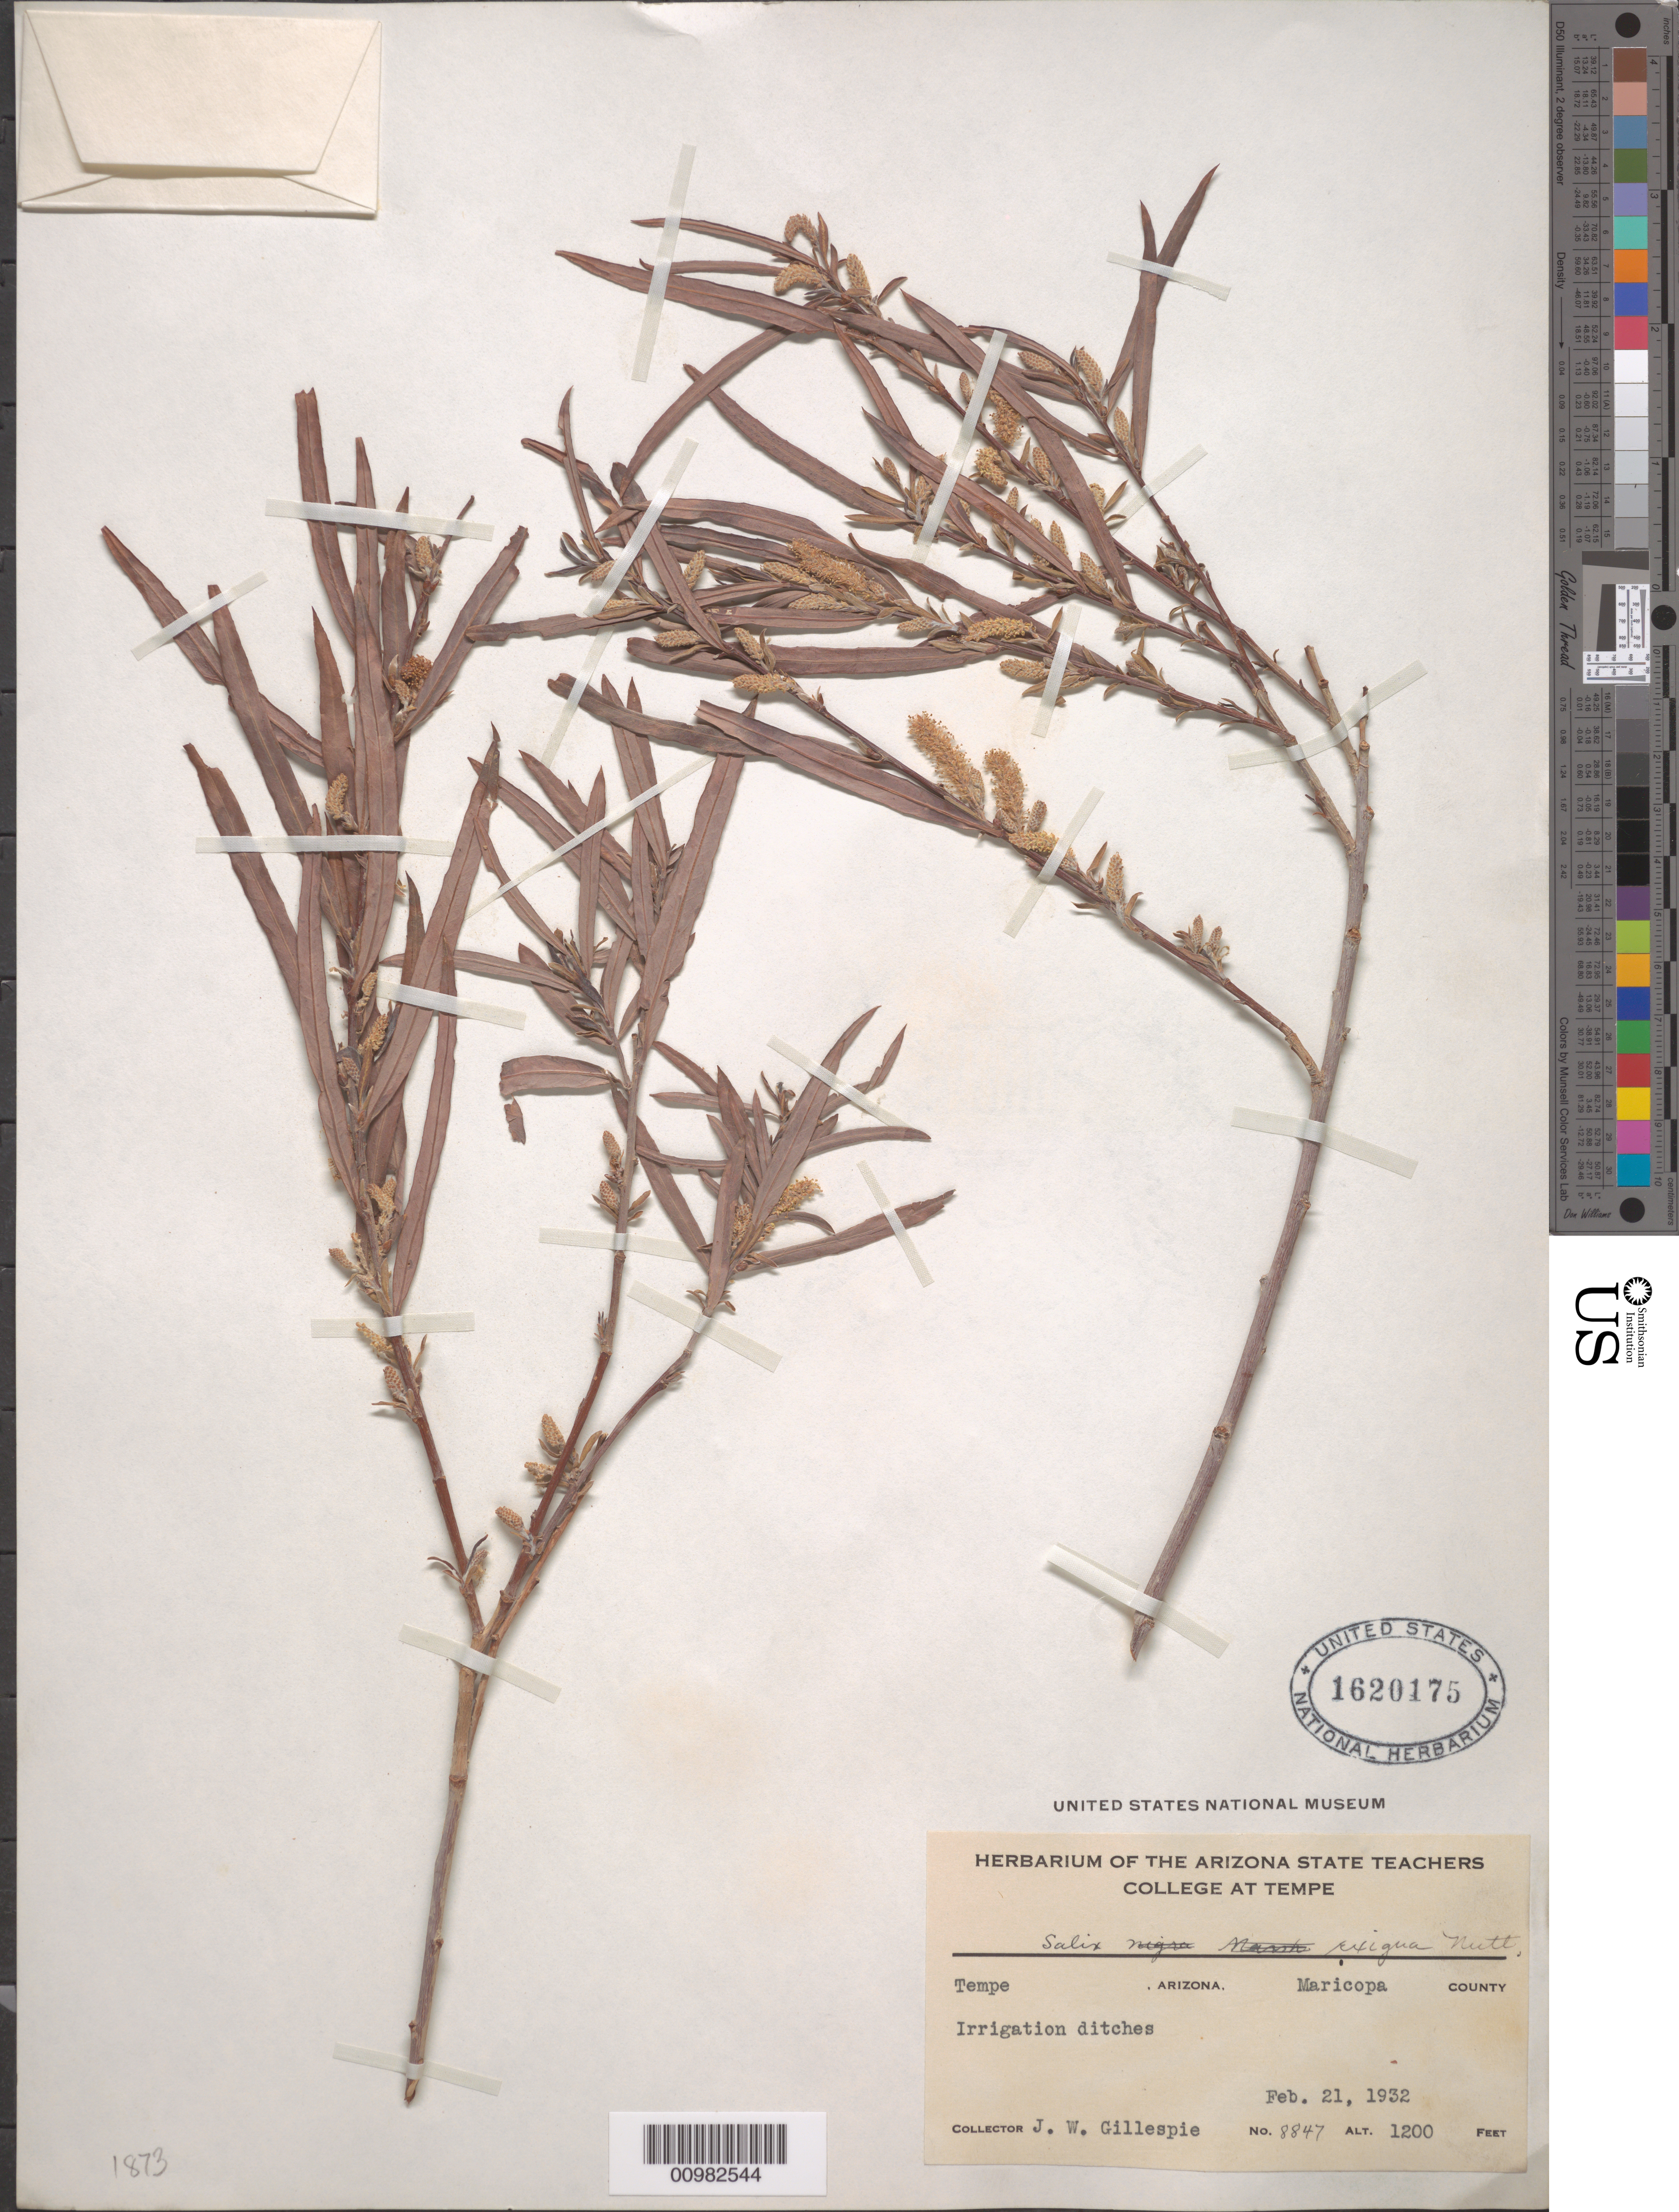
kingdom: Plantae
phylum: Tracheophyta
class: Magnoliopsida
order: Malpighiales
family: Salicaceae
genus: Salix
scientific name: Salix exigua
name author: Nutt.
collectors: J. W. Gillespie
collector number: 8847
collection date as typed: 21 Feb 1932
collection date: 1932-02-21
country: United States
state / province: Arizona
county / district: Maricopa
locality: Irrigation ditches.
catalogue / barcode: US 1620175